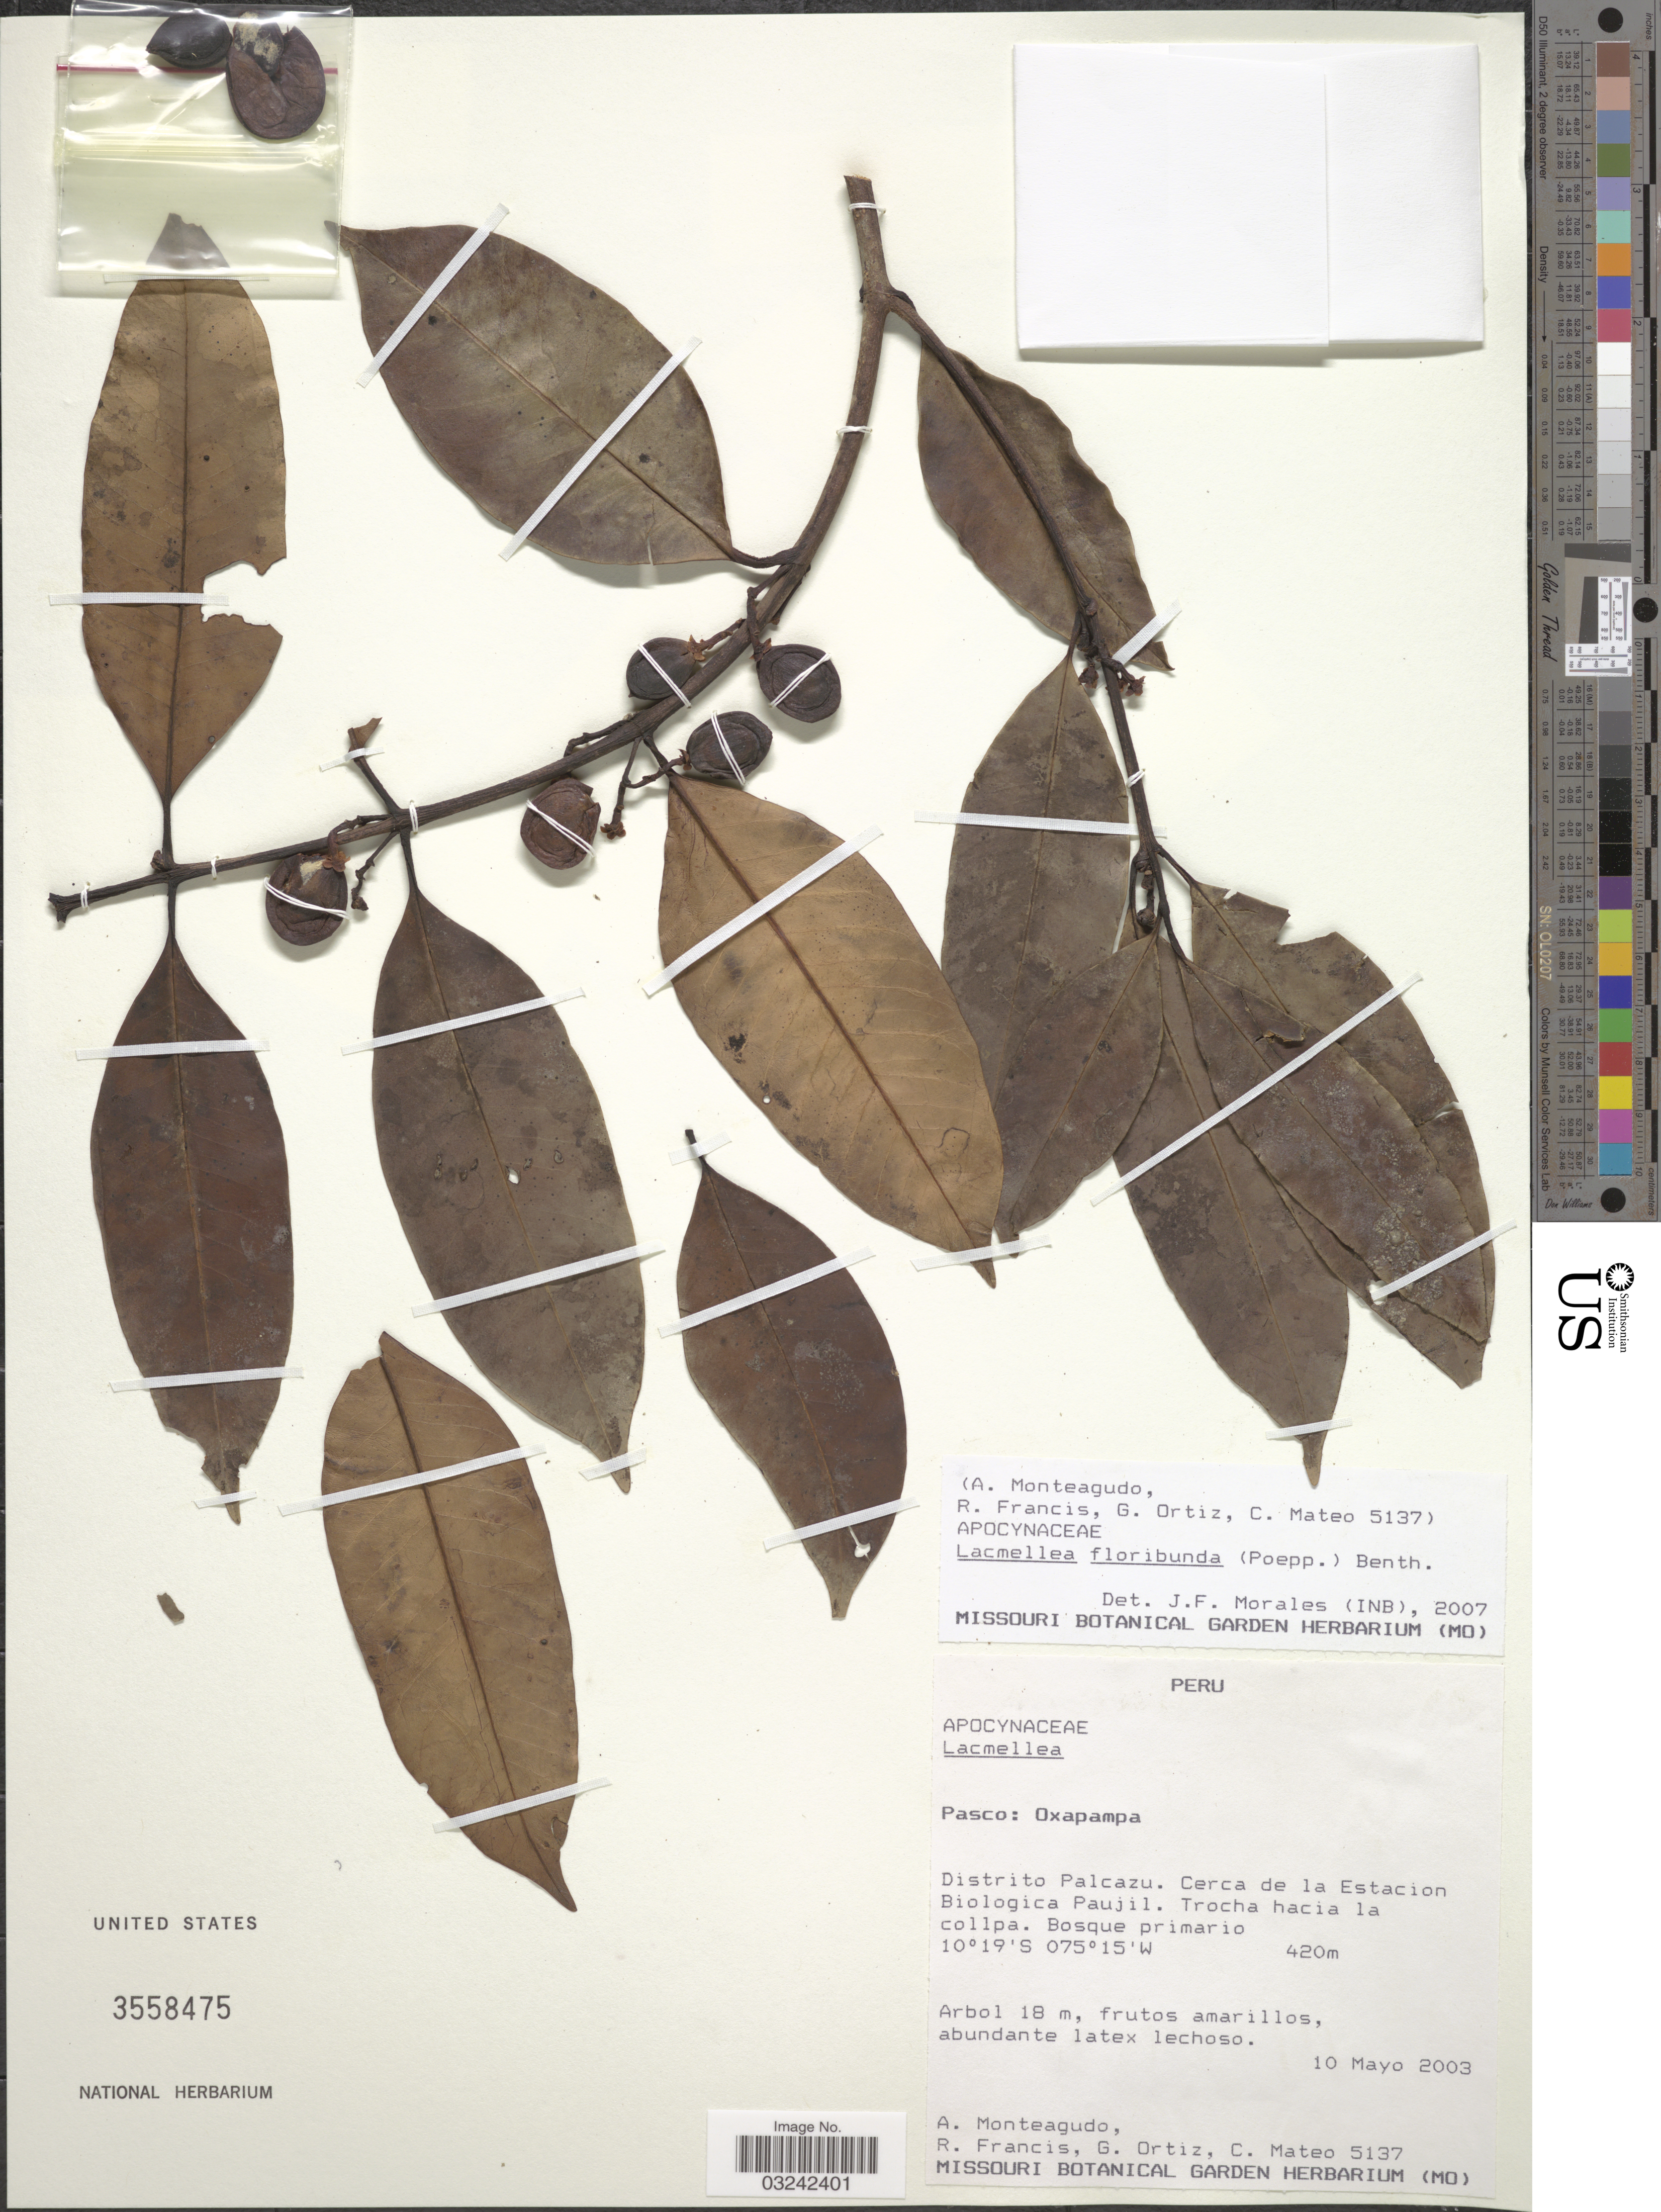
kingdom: Plantae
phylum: Tracheophyta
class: Magnoliopsida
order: Gentianales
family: Apocynaceae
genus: Lacmellea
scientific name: Lacmellea floribunda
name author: (Poepp.) Benth. & Hook. f.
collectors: A. Monteagudo, R. Francis, R. Ortiz & C. Mateo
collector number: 5137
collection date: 2003-05-10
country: Peru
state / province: Pasco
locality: Oxapampa. Distrito Palcazu. Cerca de la Estancion Biologica Paujil.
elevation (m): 420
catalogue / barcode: US 3558475